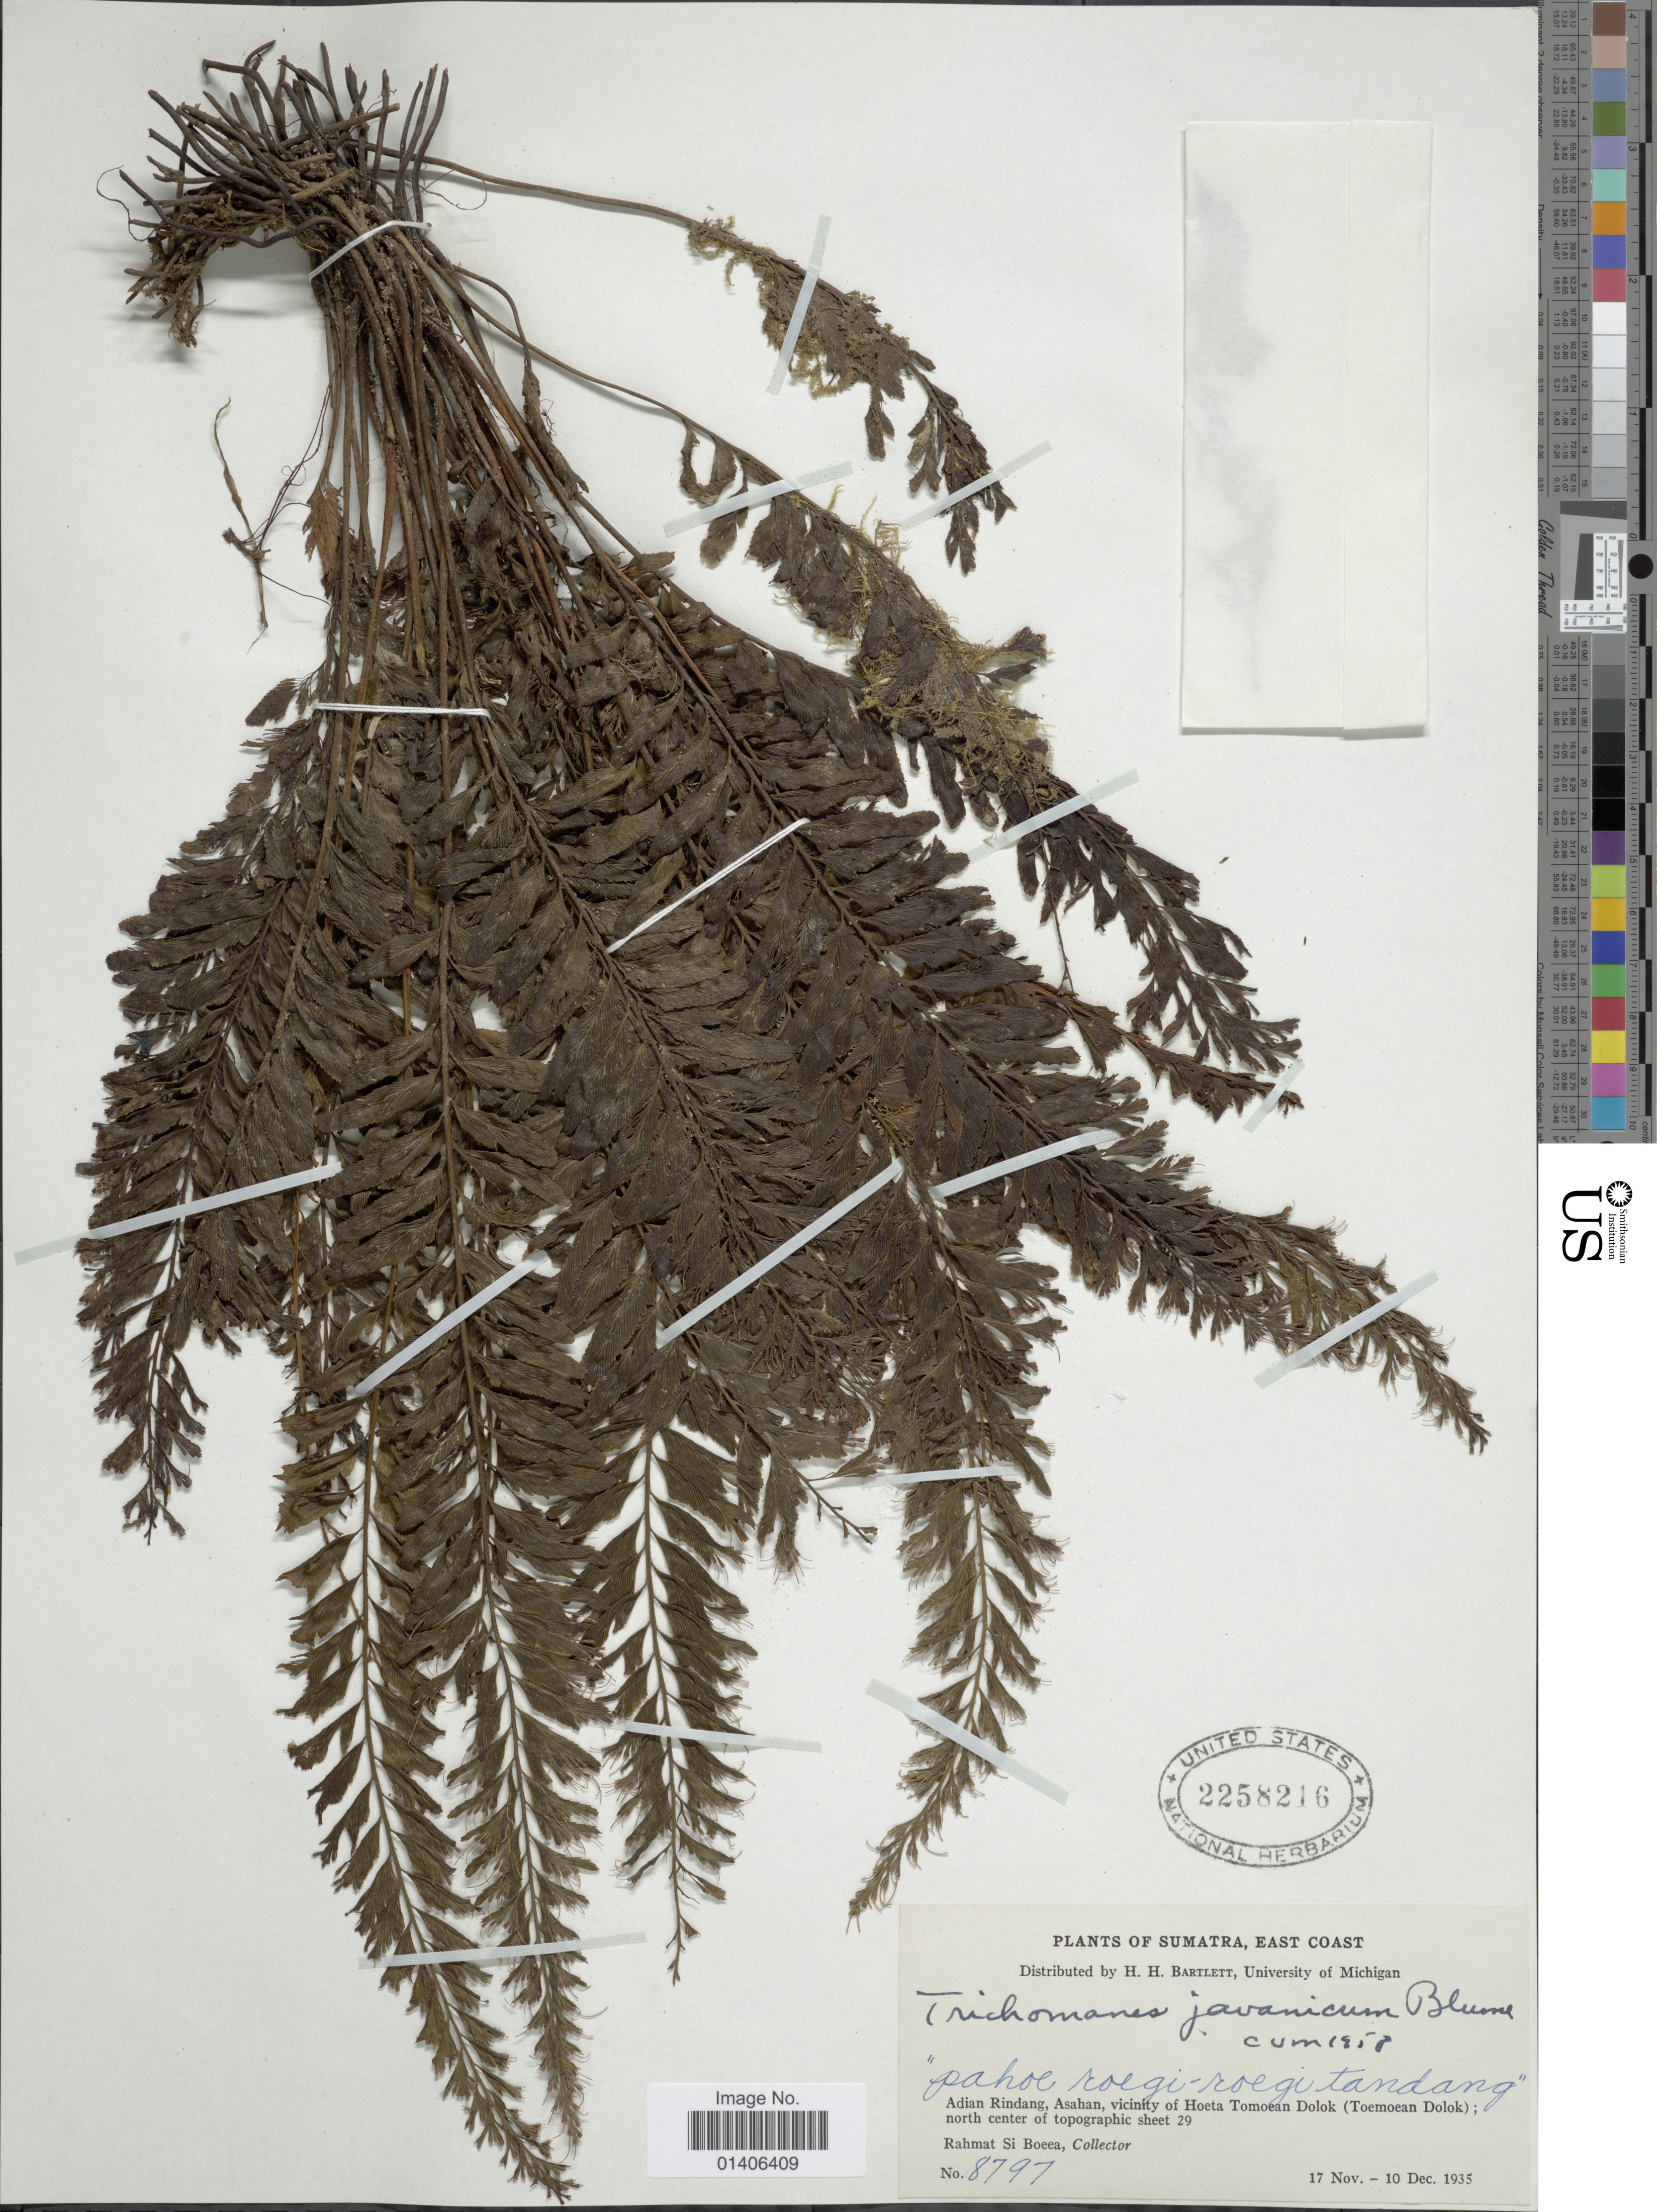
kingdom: Plantae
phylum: Tracheophyta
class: Polypodiopsida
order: Hymenophyllales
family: Hymenophyllaceae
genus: Cephalomanes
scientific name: Cephalomanes javanicum var. javanicum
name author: C. Presl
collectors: Rahmat Si Boeea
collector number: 8797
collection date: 1935-11-17/1935-12-10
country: Indonesia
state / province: Sumatra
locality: East Coast, 'pahoe roegi-roegi tandang' Adian Rindang, Asahan, vicinity of Hoeta Tomoean Dolok (Toemoean Dolok); north center of topographic sheet 29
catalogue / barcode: US 2258216